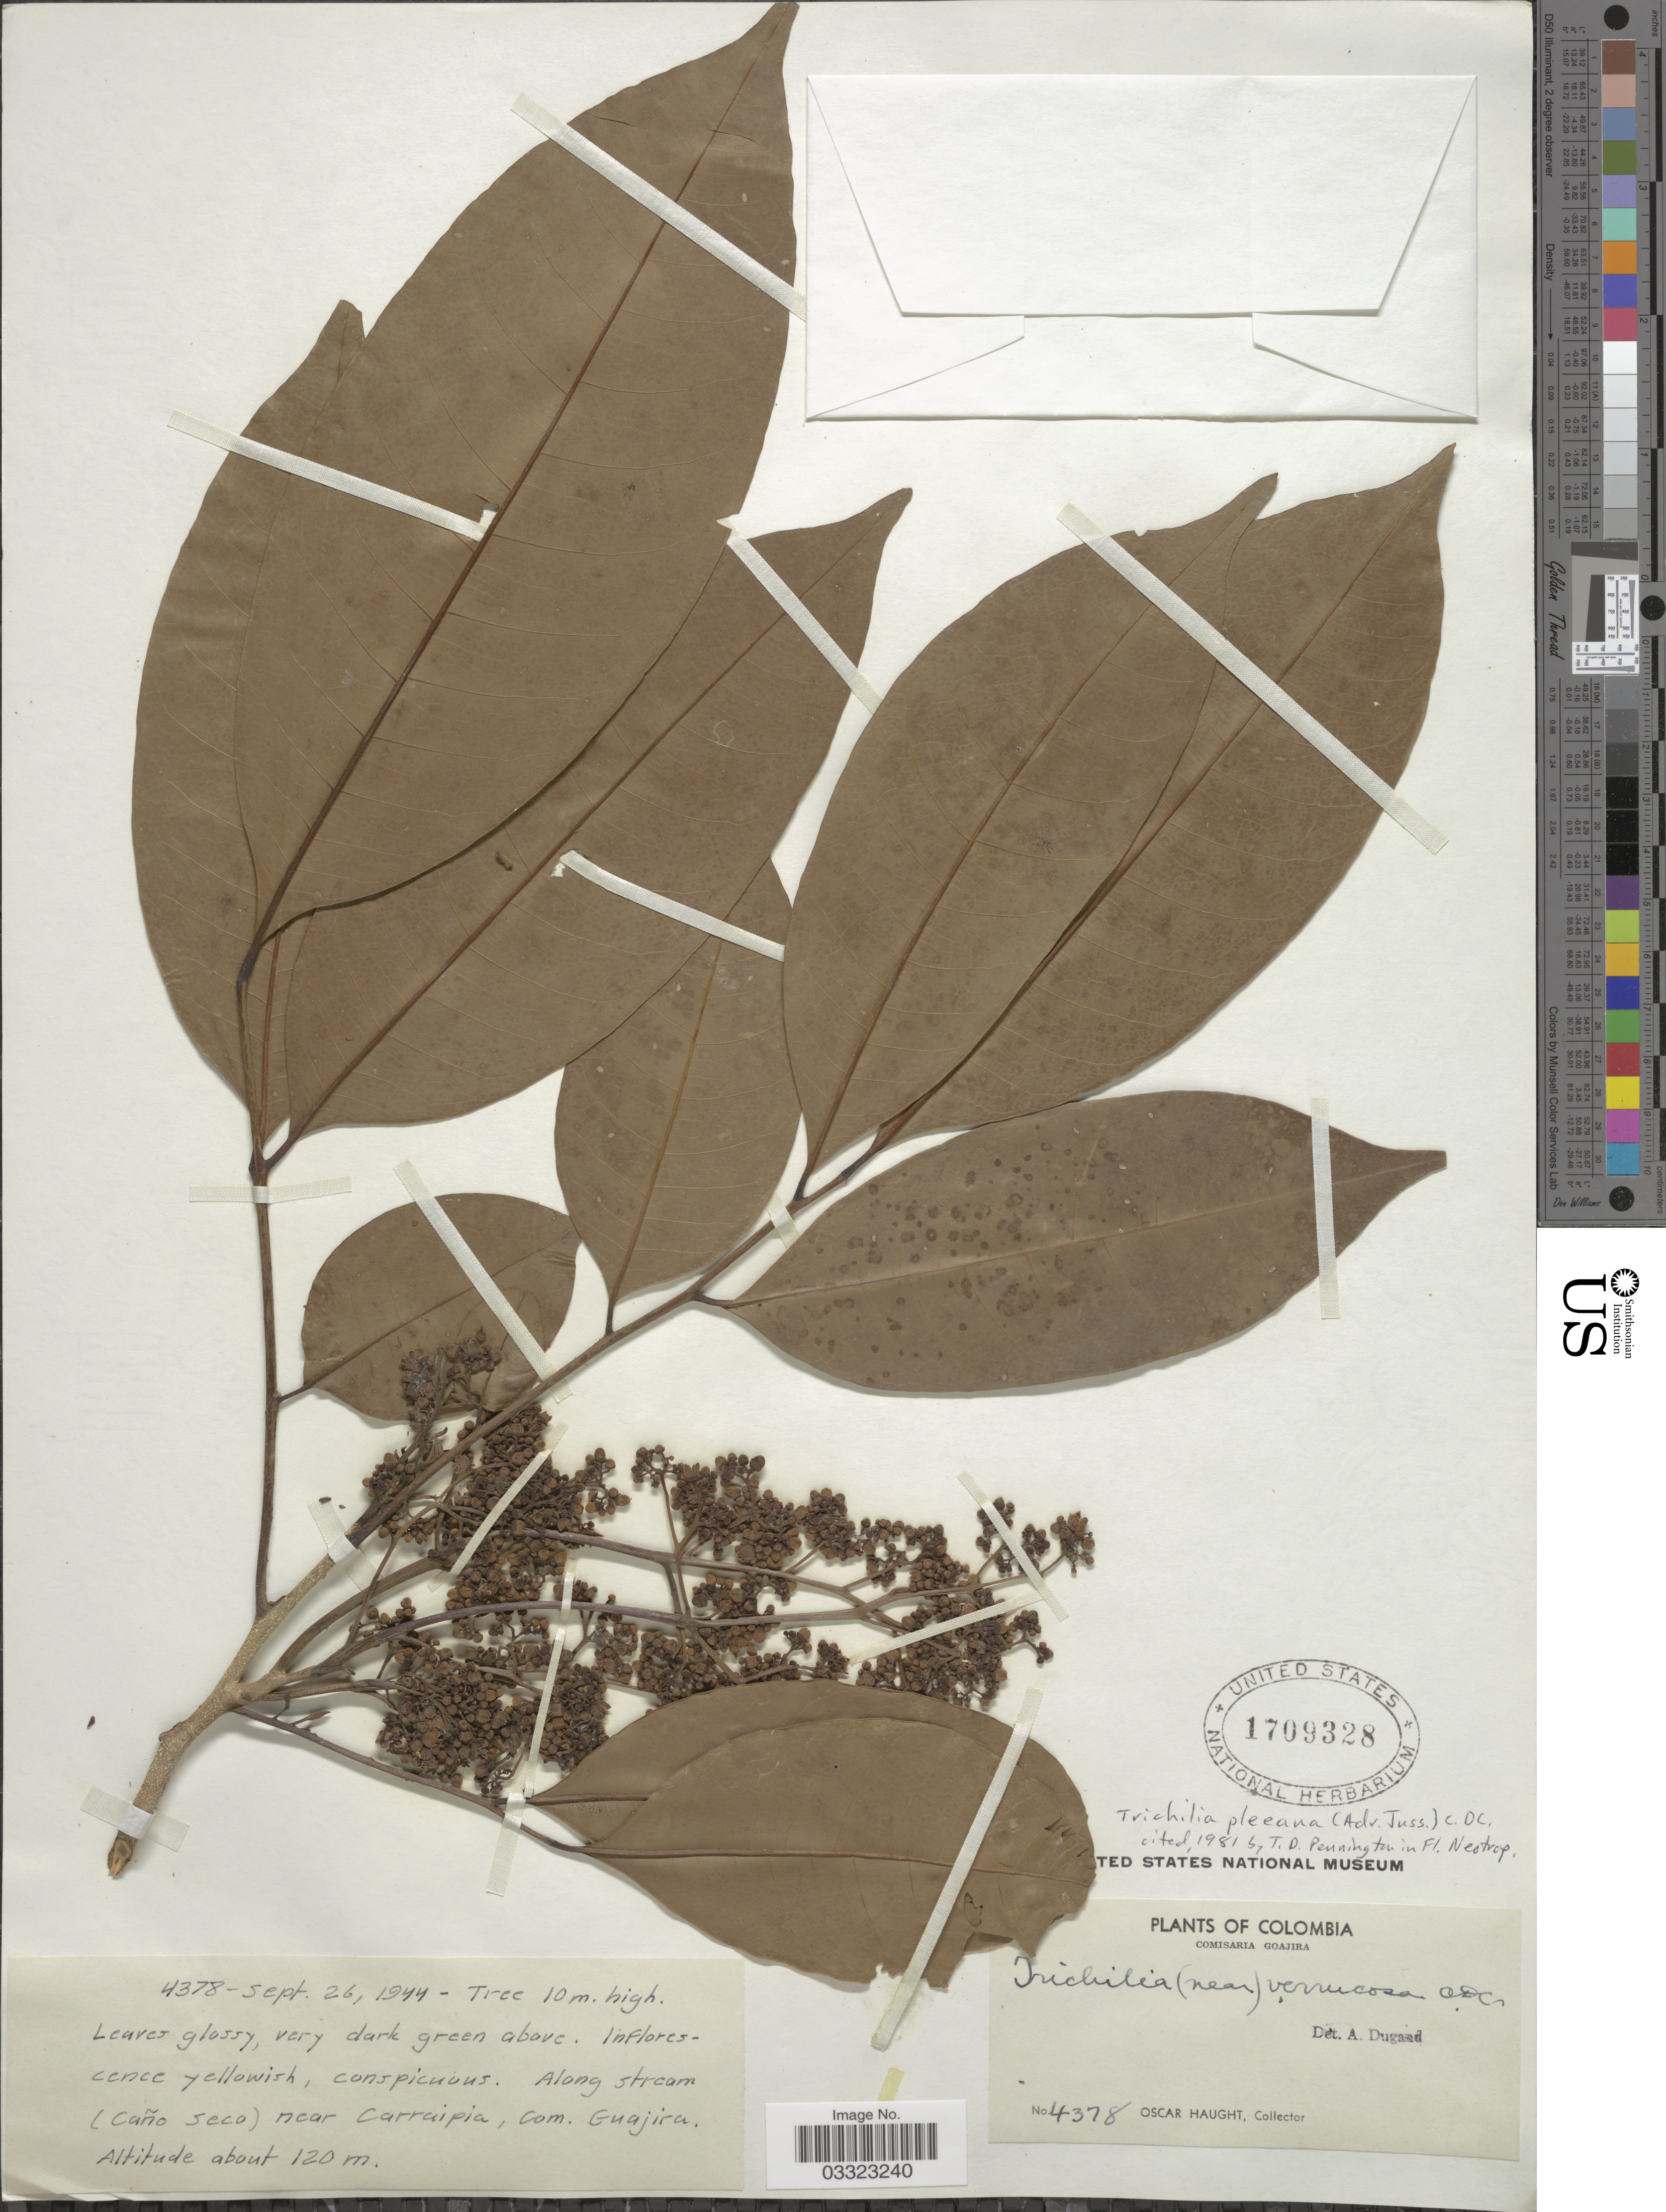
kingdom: Plantae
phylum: Tracheophyta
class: Magnoliopsida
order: Sapindales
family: Meliaceae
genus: Trichilia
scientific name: Trichilia pleeana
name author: (A. Juss.) C. DC.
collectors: O. Haught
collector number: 4378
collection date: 1944-08-26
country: Colombia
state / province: La Guajira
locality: Along stream (Caño Seco) near Carraipia, com. Guajira.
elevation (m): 120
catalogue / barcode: US 1709328